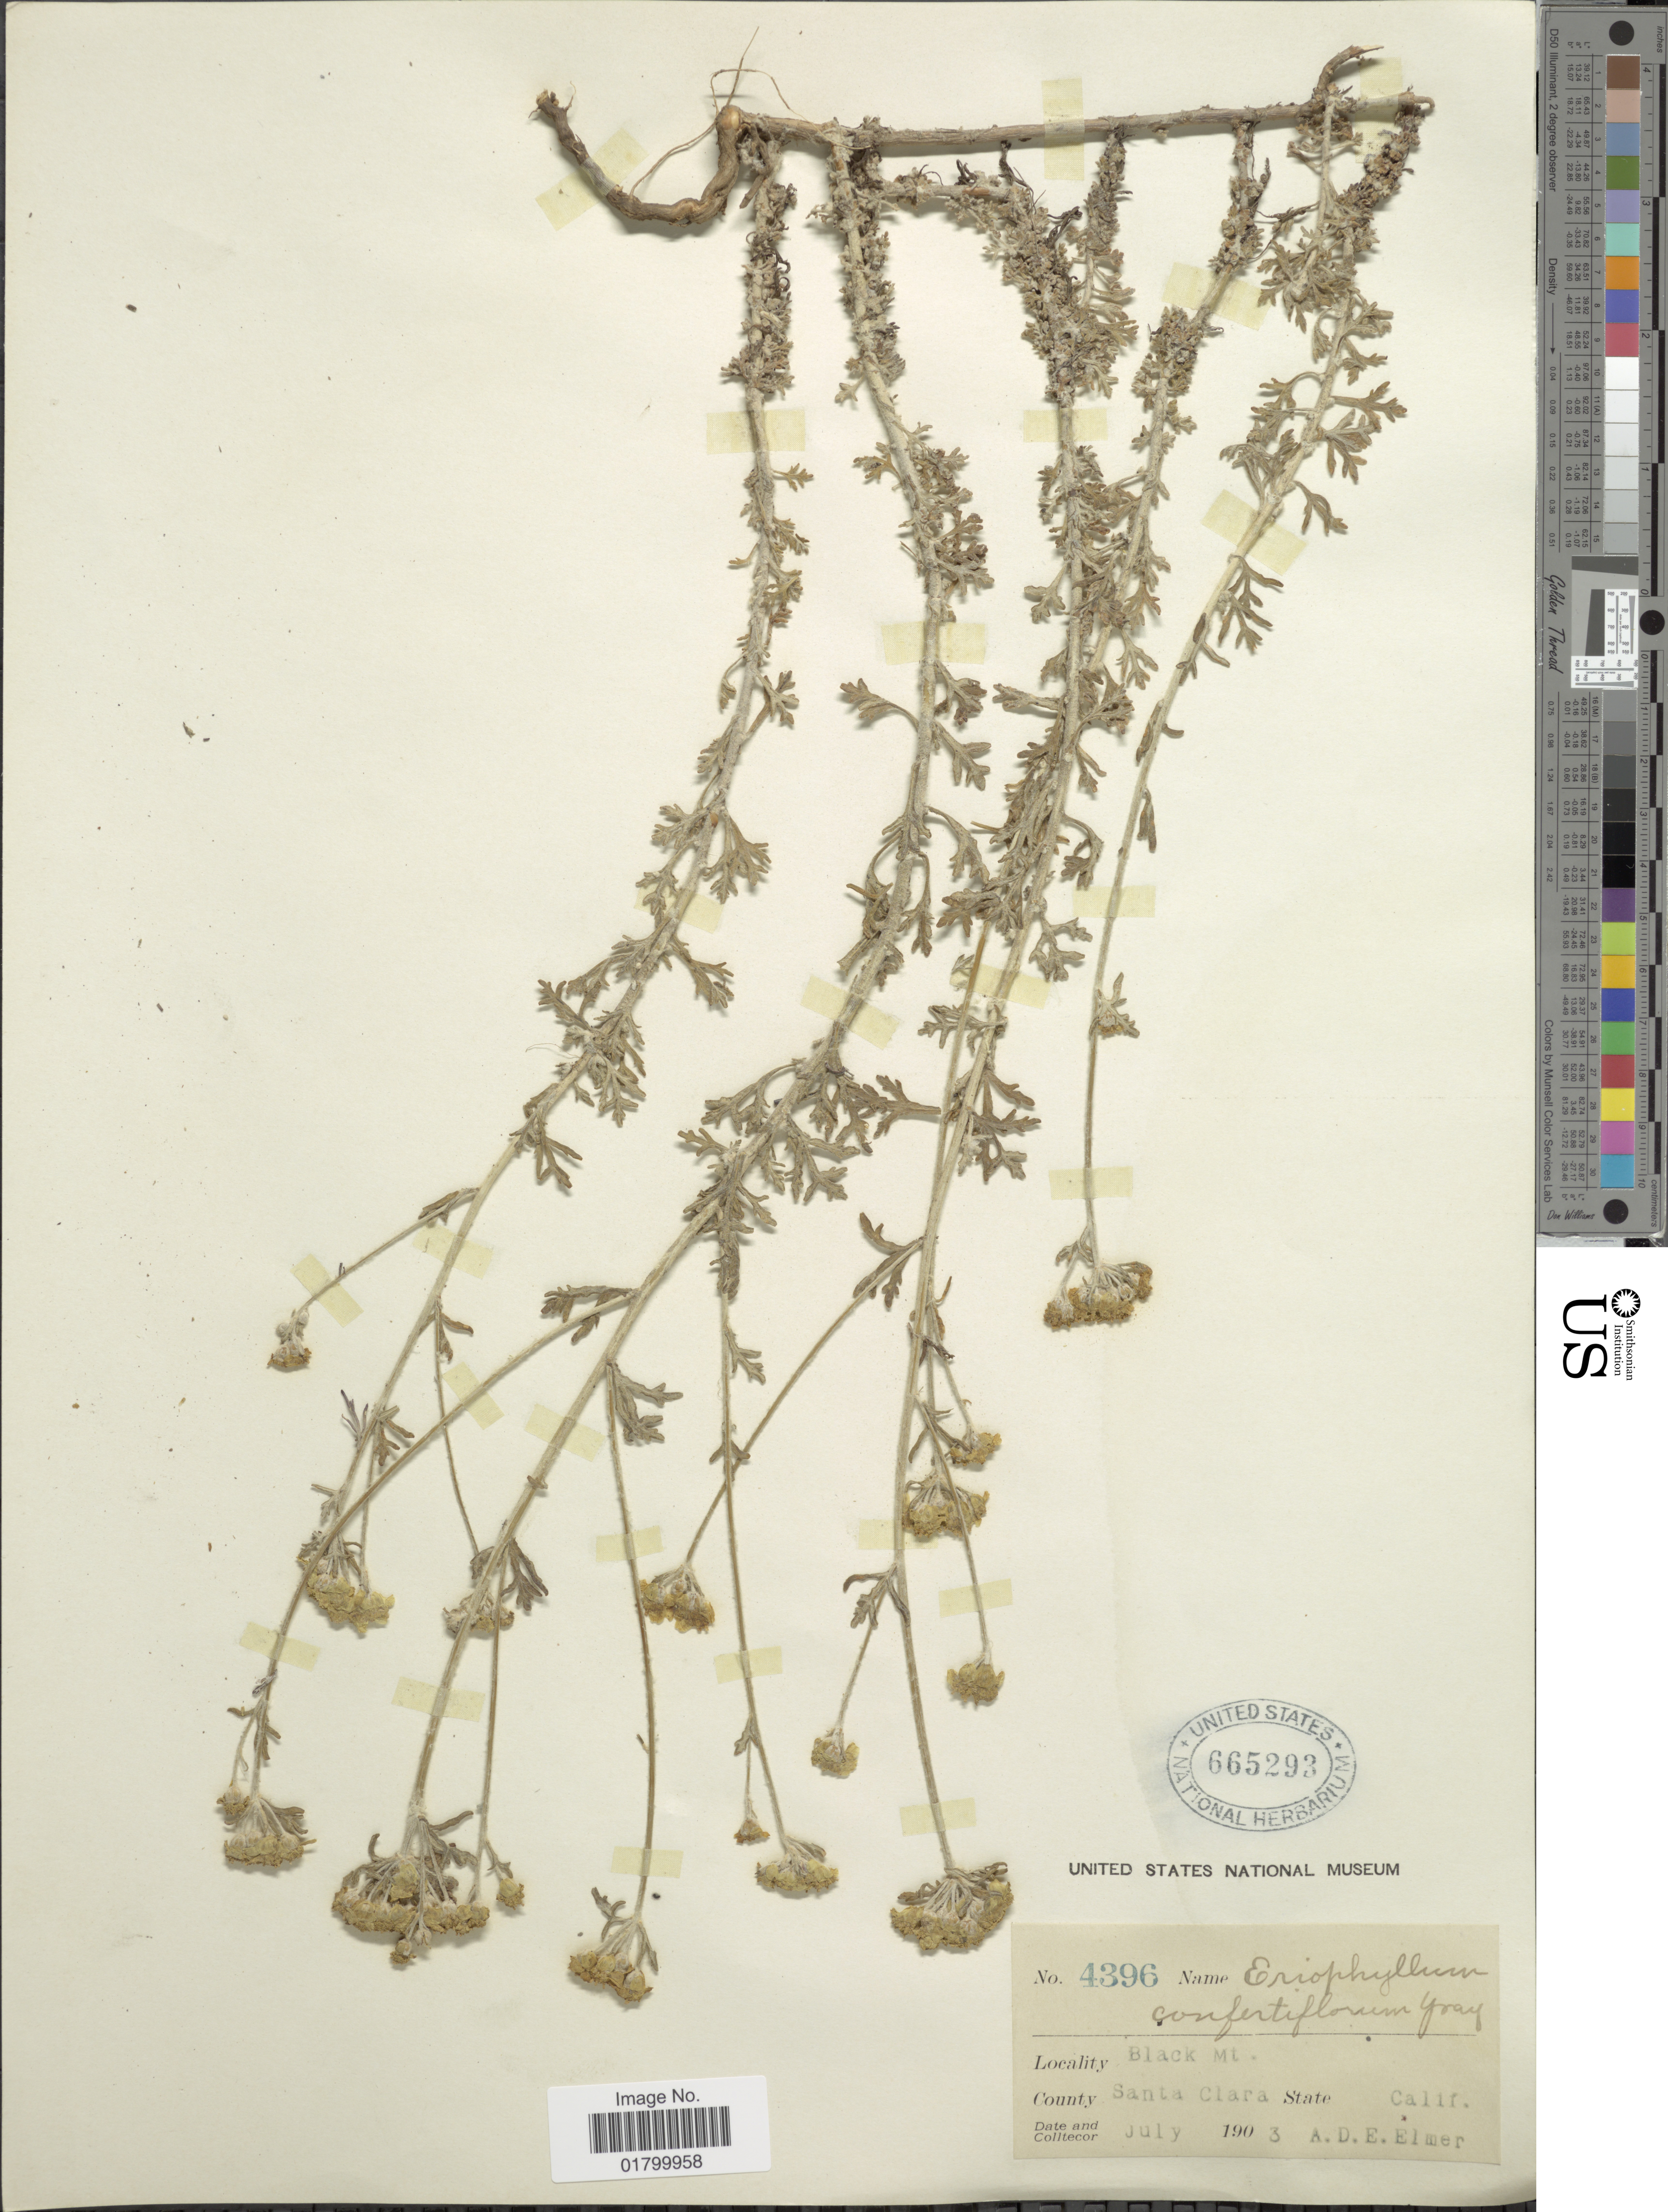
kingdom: Plantae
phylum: Tracheophyta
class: Magnoliopsida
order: Asterales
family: Asteraceae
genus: Eriophyllum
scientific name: Eriophyllum confertiflorum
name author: (DC.) A. Gray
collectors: A. D. E. Elmer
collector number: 4396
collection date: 1903-07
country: United States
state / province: California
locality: Black Mt., Santa Clara, State Calif.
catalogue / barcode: US 665293